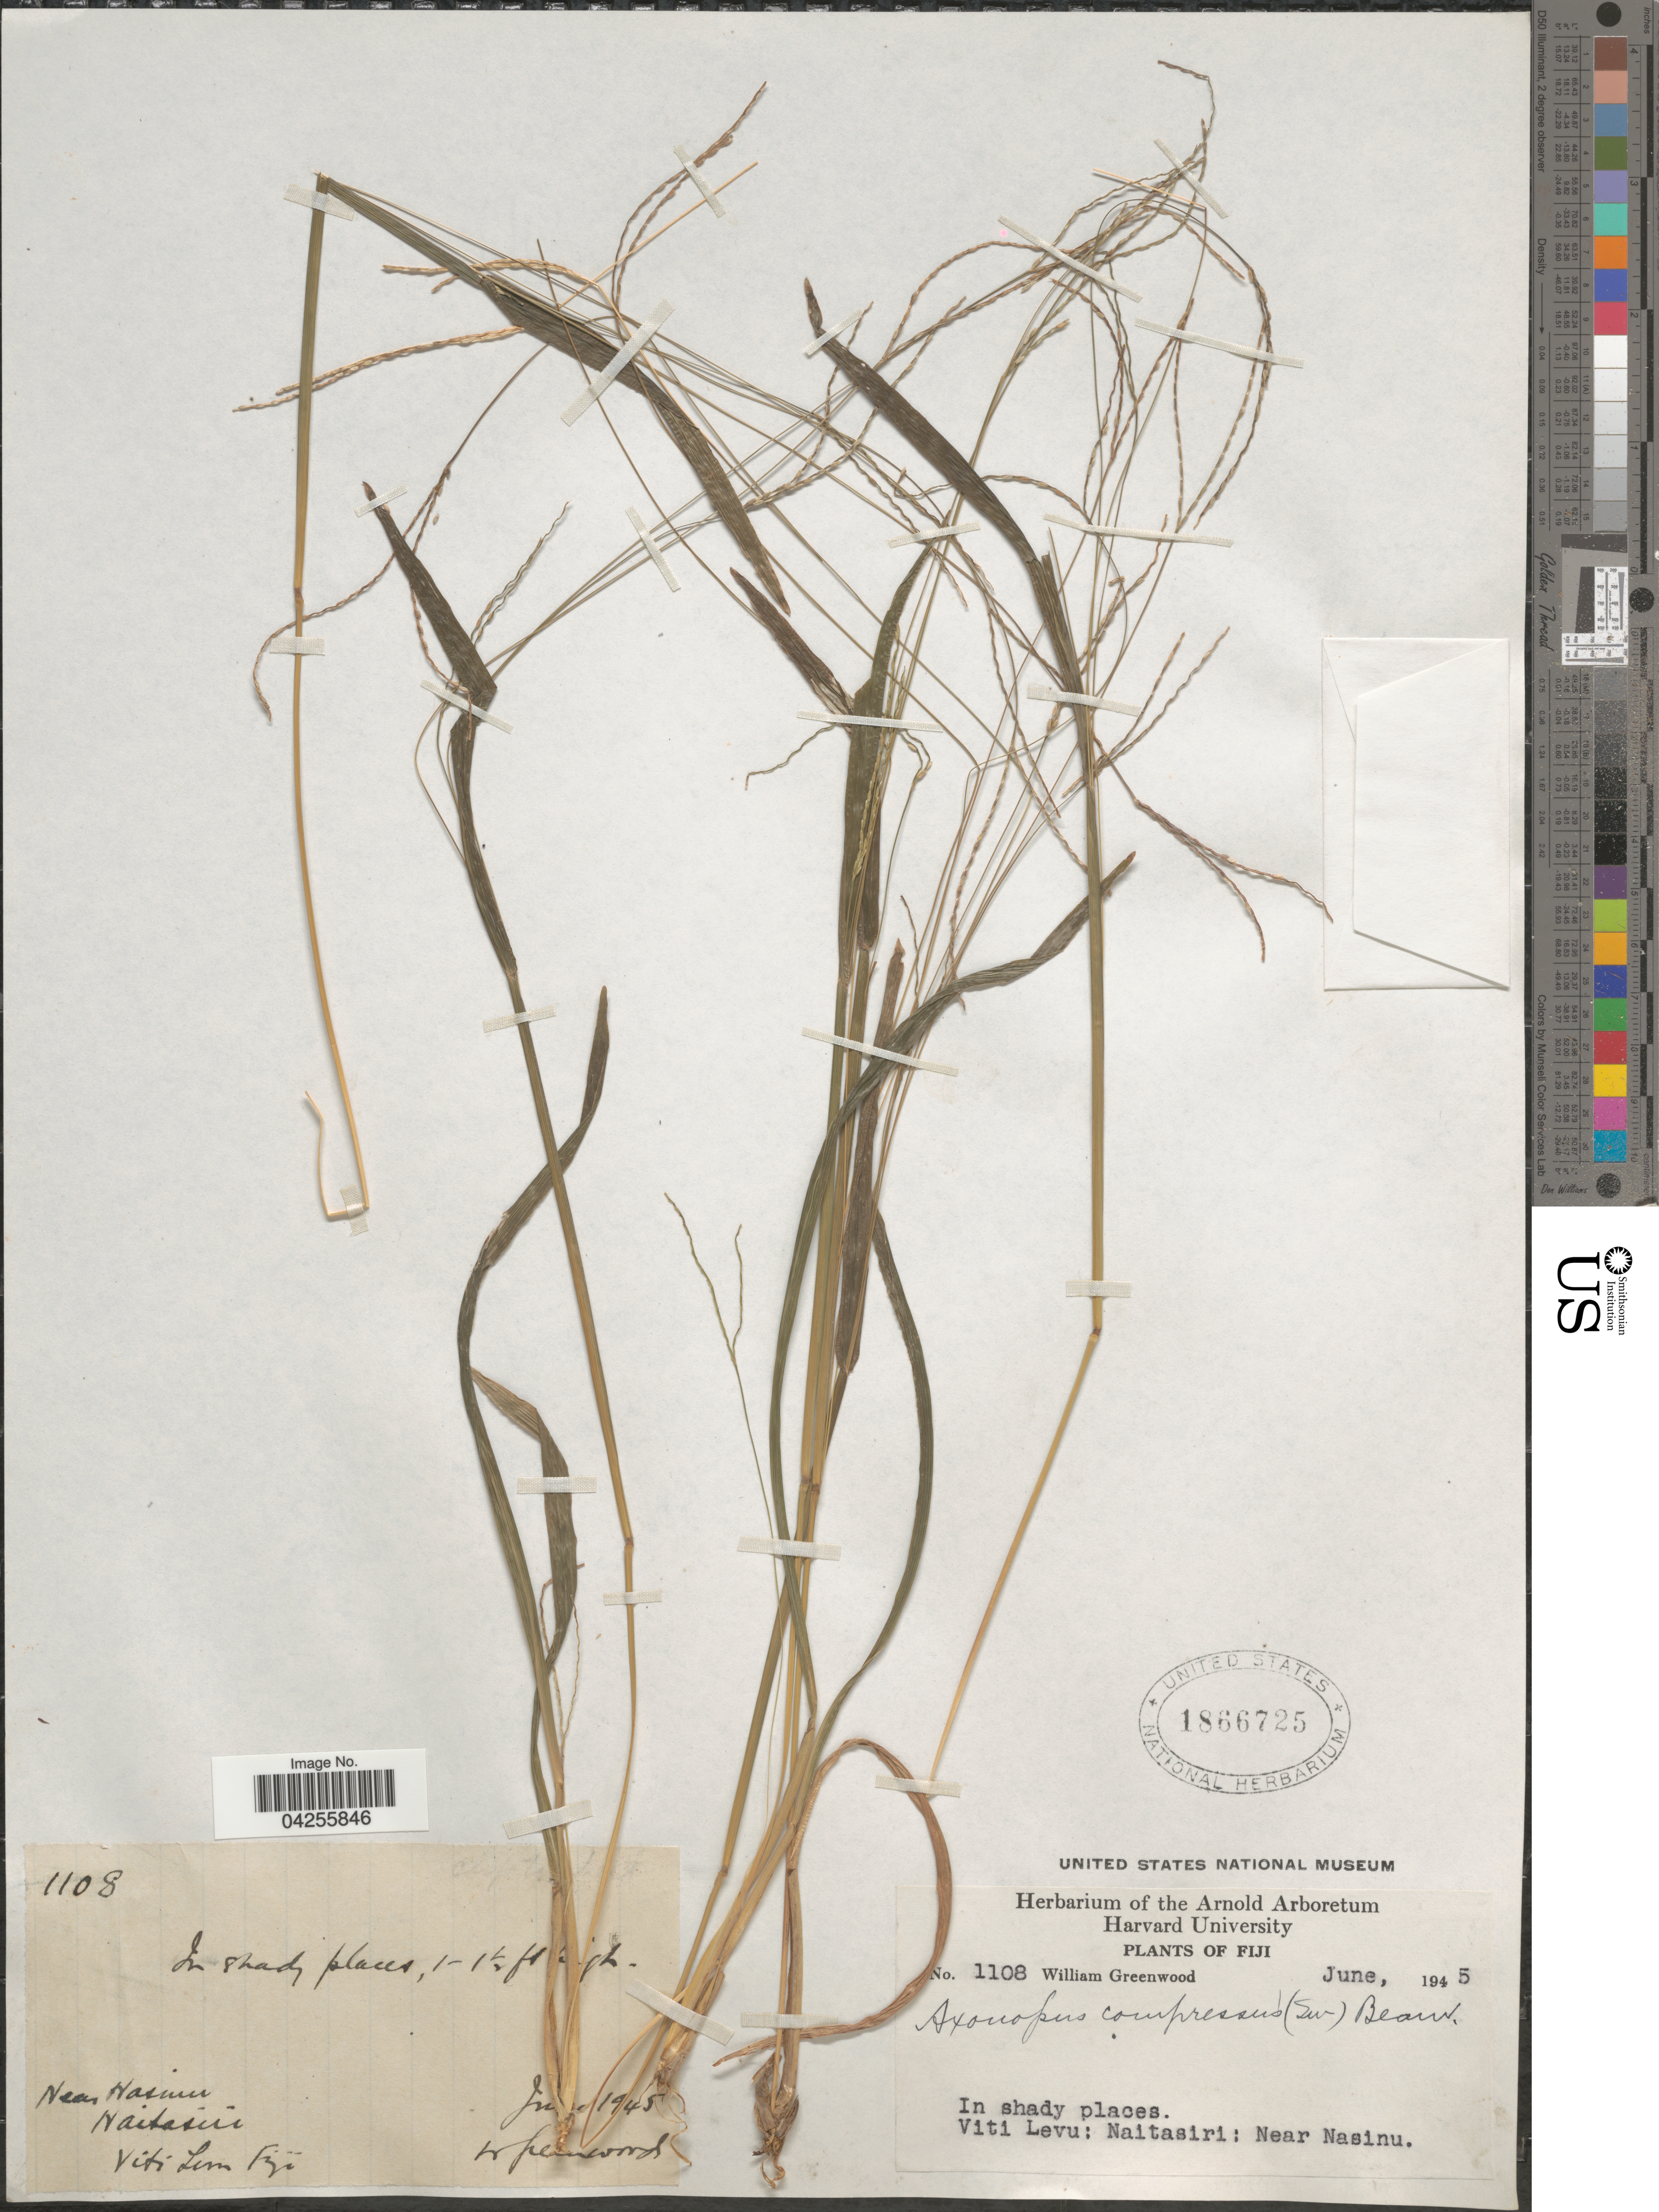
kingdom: Plantae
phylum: Tracheophyta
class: Liliopsida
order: Poales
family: Poaceae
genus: Axonopus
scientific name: Axonopus compressus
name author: (Sw.) P. Beauv.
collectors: W. Greenwood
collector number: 1108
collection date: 1945-06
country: Fiji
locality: In shady places. Viti Levu: Naitasiri: Near Nasinu.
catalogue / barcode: US 1866725